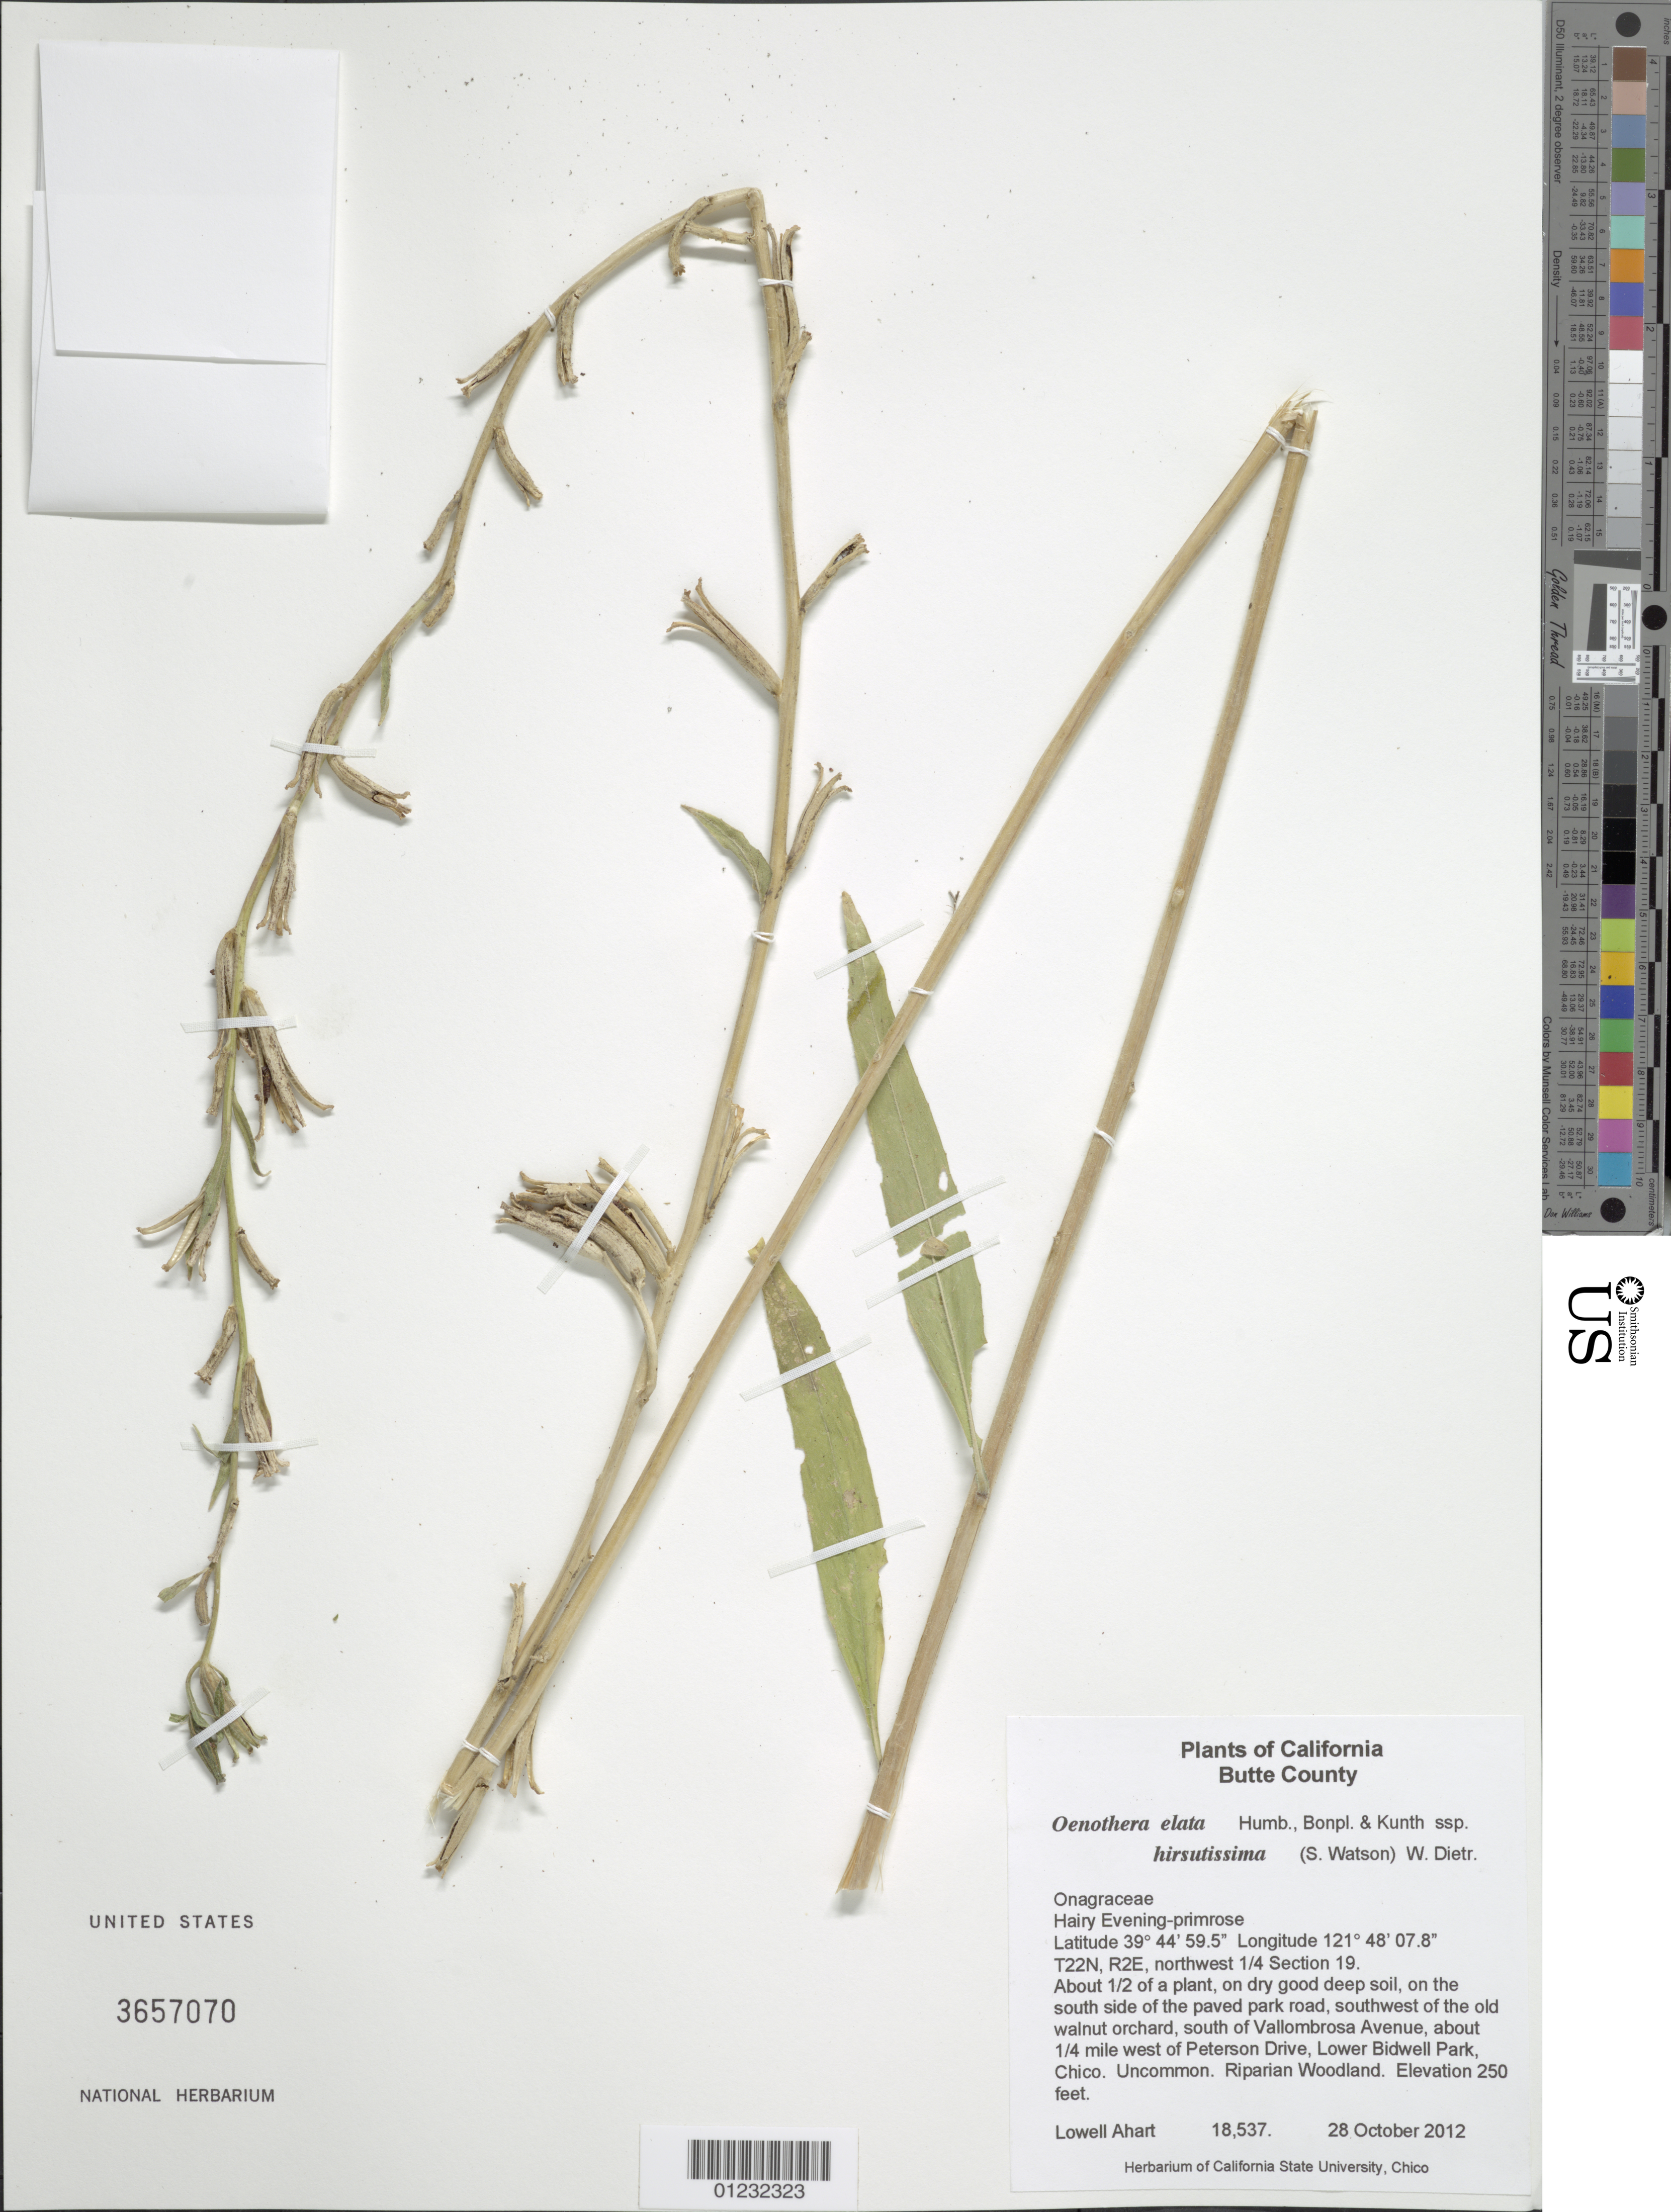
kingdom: Plantae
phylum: Tracheophyta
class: Magnoliopsida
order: Myrtales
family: Onagraceae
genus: Oenothera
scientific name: Oenothera elata subsp. hirsutissima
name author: (A. Gray ex S. Watson) W. Dietr.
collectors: L. Ahart, K. Le Coq & J. Guardino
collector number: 162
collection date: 2012-10-28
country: United States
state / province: California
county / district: Butte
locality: Southwest of the ols walnut orchard, south of Vallombrosa Avenue about 1/4 west of Paterson Drive, Lower Bidwell Park, Chico. T22N, R2E, northwest 1/4 Section 19.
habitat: Dry good deep soil.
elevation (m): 76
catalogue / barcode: US 3657070